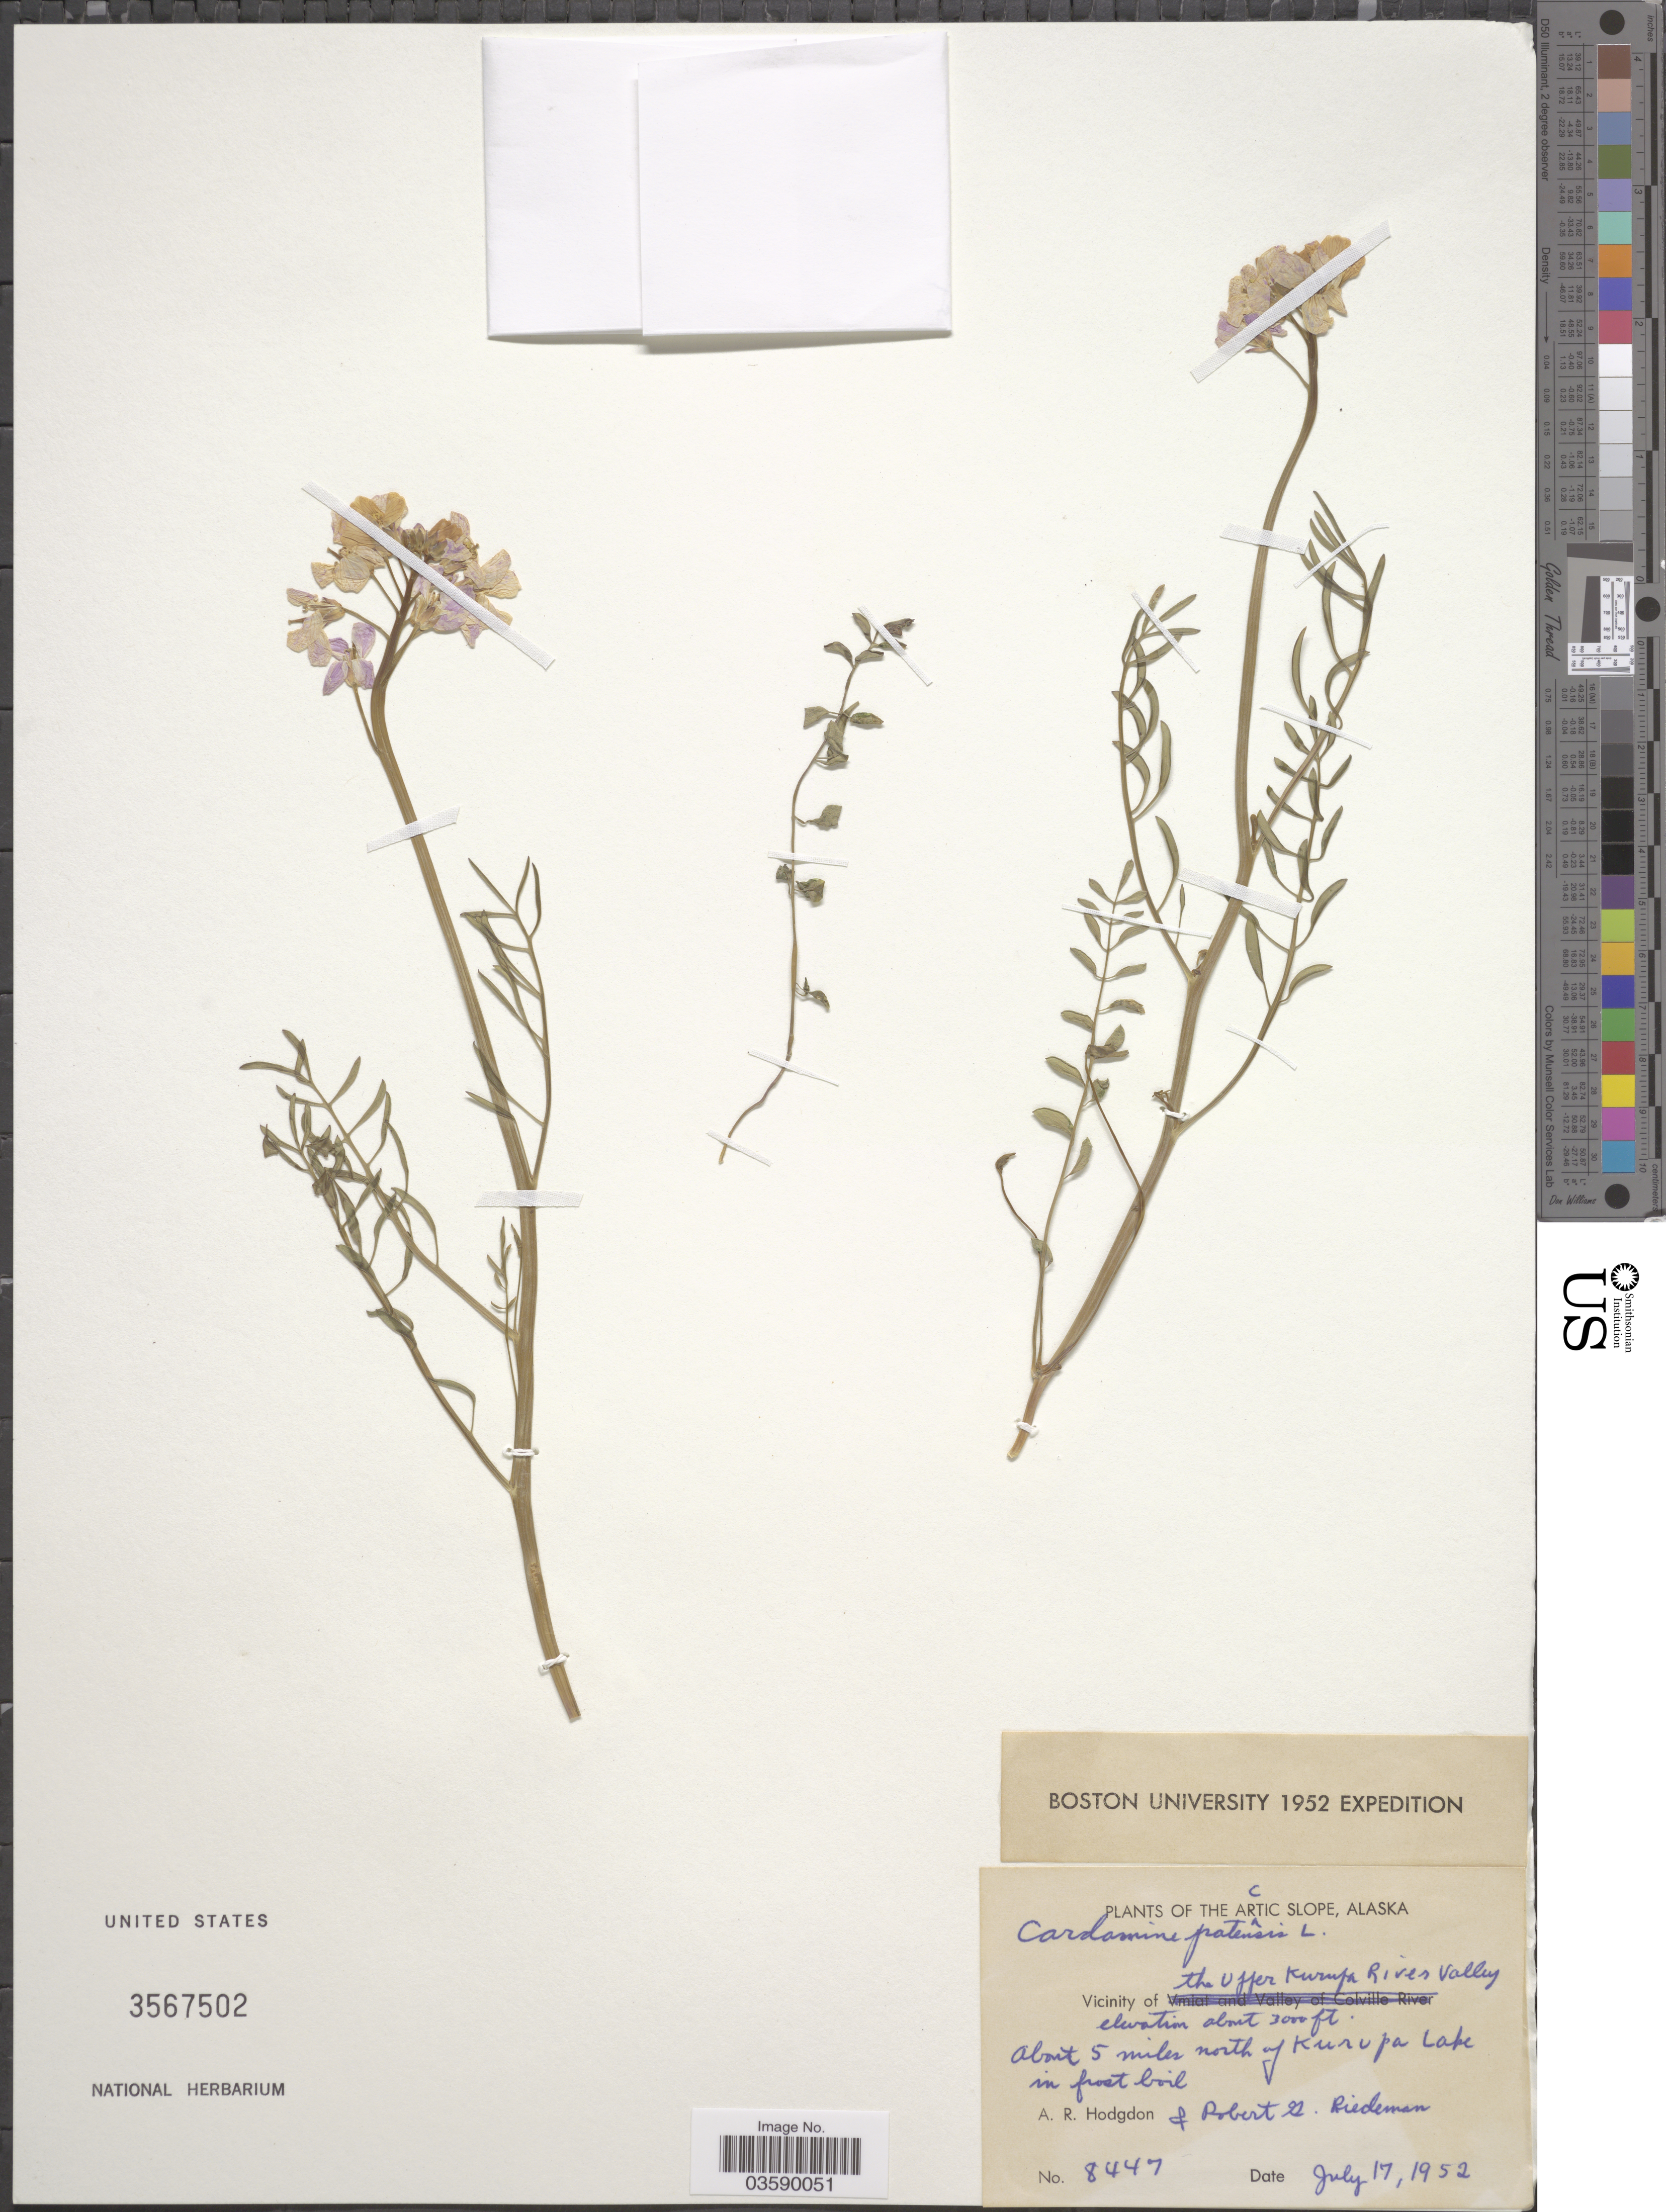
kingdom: Plantae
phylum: Tracheophyta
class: Magnoliopsida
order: Brassicales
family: Brassicaceae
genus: Cardamine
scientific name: Cardamine pratensis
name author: L.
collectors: A. R. Hodgdon & R. Riedeman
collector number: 8447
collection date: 1952-07-17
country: United States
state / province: Alaska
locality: Arctic Alaska. Vicinity of the Upper Kurupa River Valley. About 5 miles north of Kurupa Lake in frost boil.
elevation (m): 914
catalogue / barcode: US 3567502